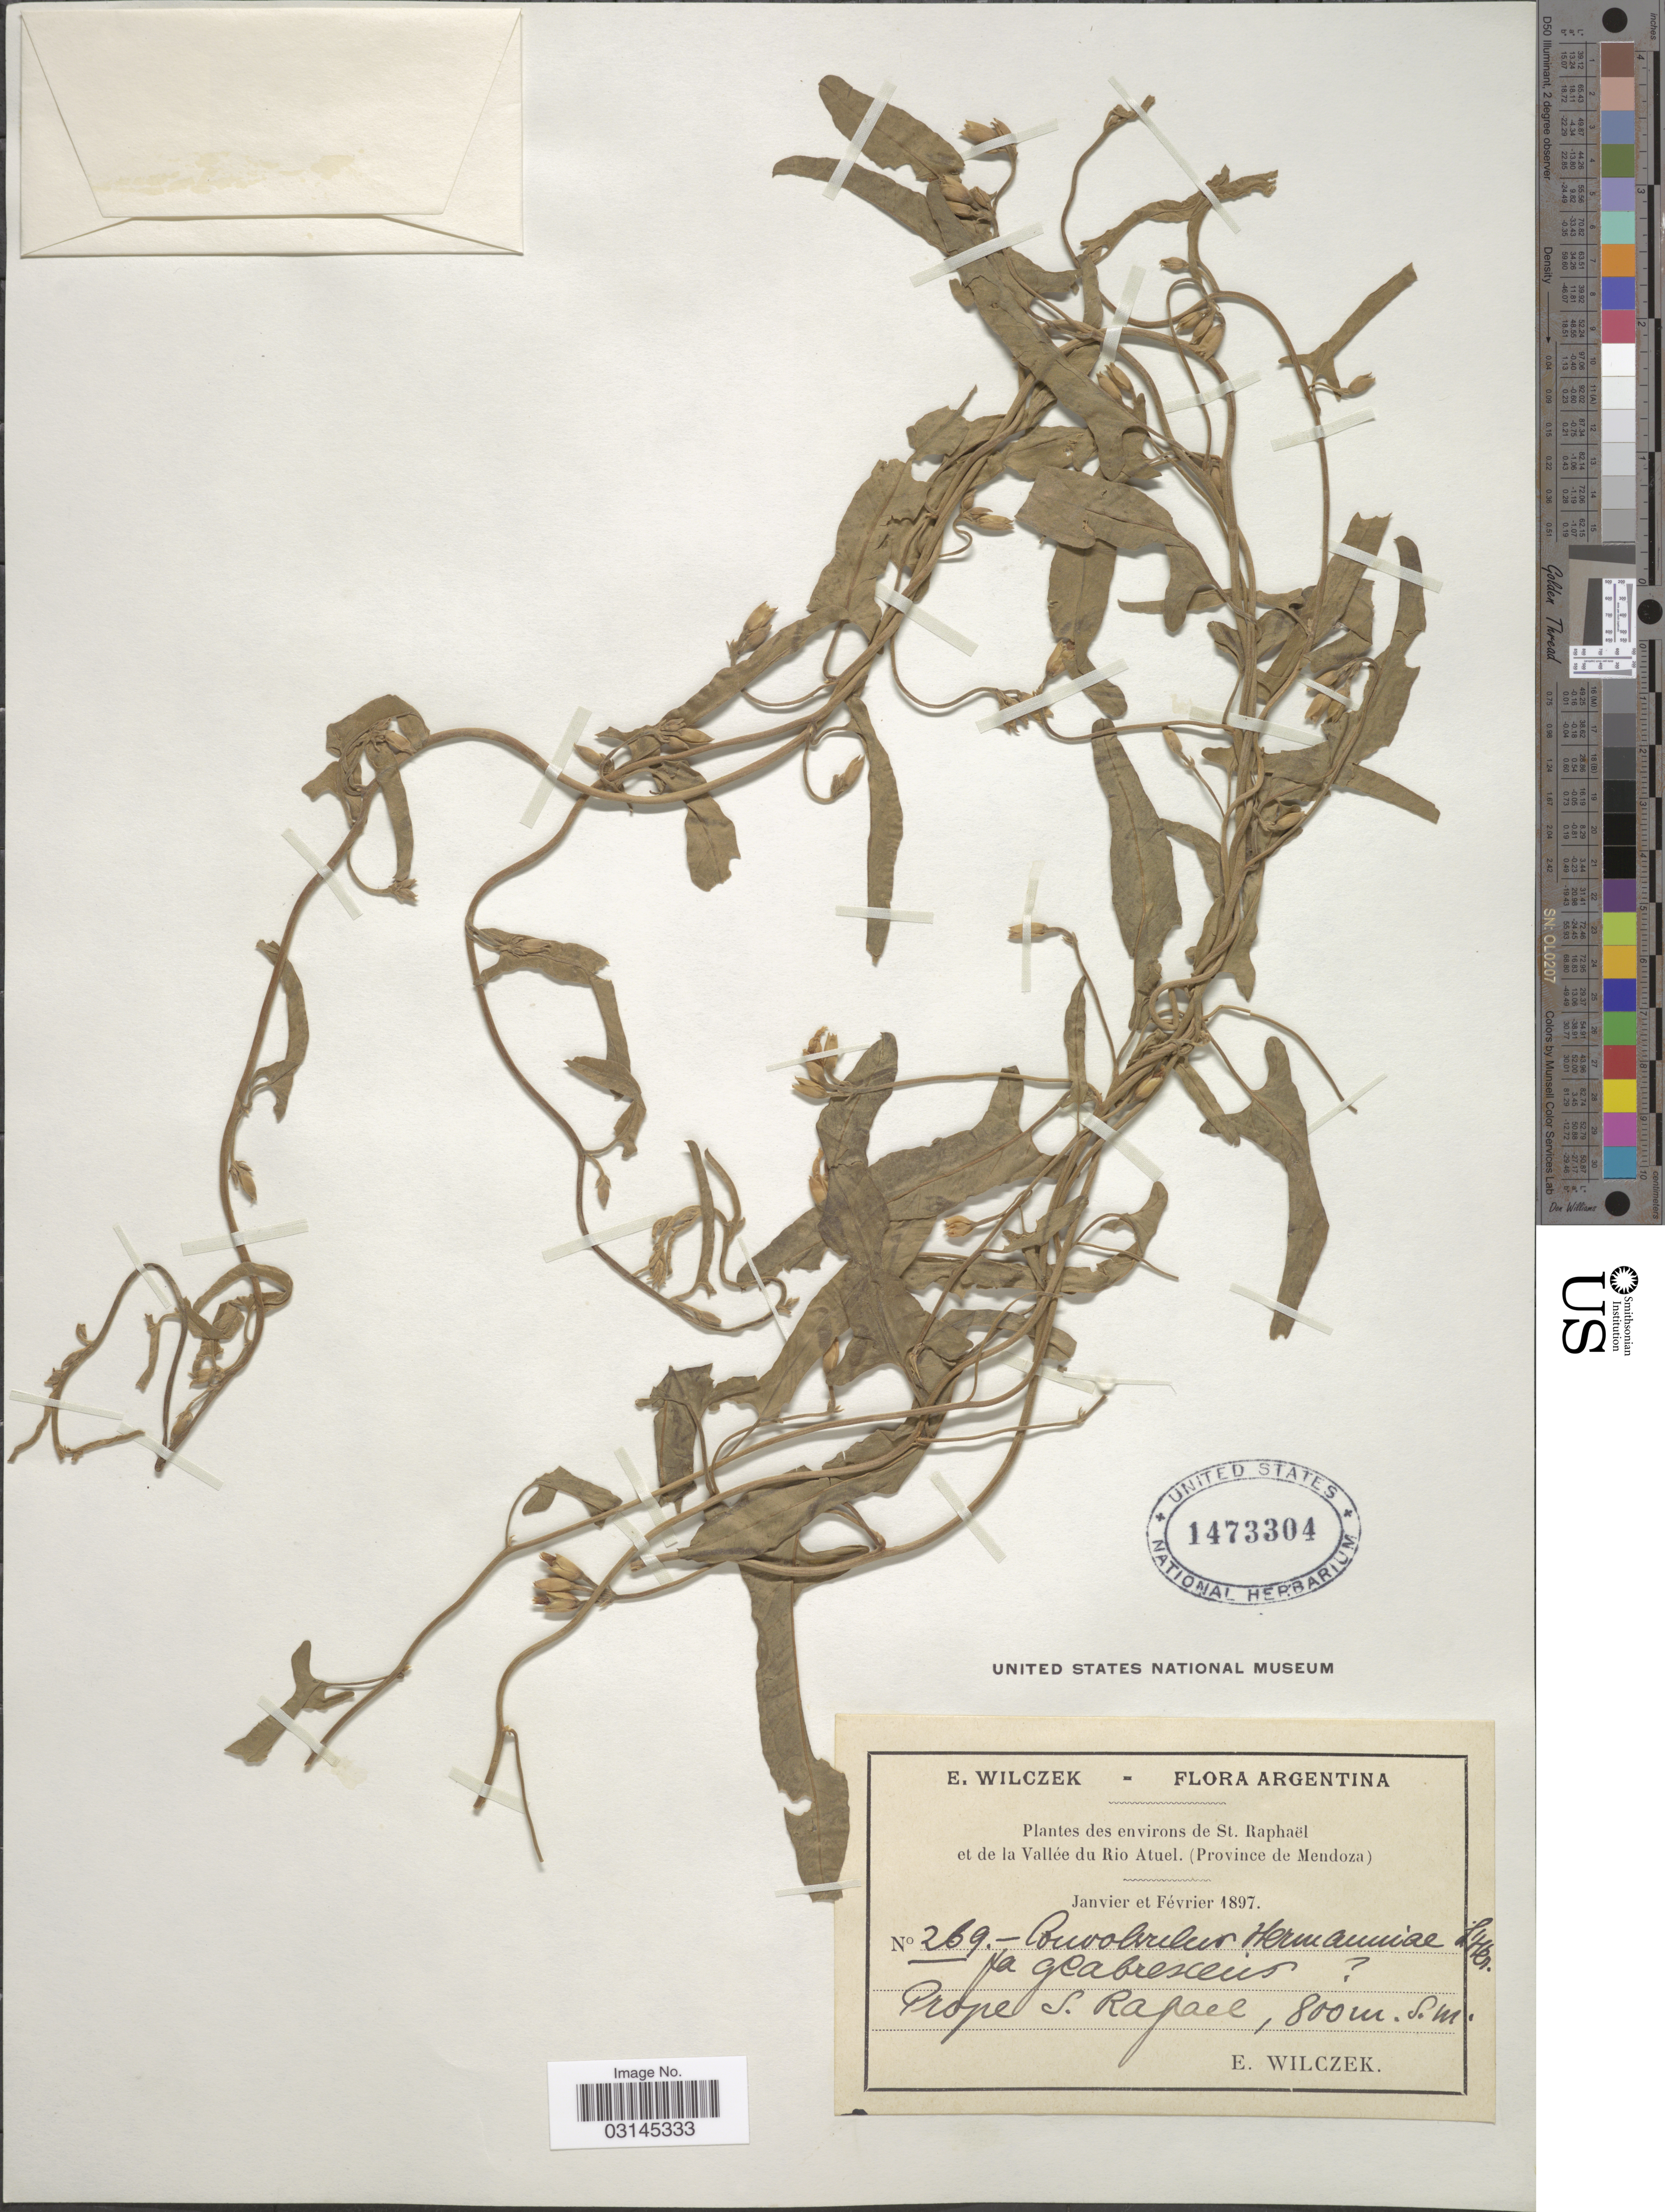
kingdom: Plantae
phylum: Tracheophyta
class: Magnoliopsida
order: Solanales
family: Convolvulaceae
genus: Convolvulus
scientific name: Convolvulus hermanniae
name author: L'Hér.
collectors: E. Wilczek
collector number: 269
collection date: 1897-01/1897-02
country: Argentina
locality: Prope S. Rafael.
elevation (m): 800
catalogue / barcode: US 1473304